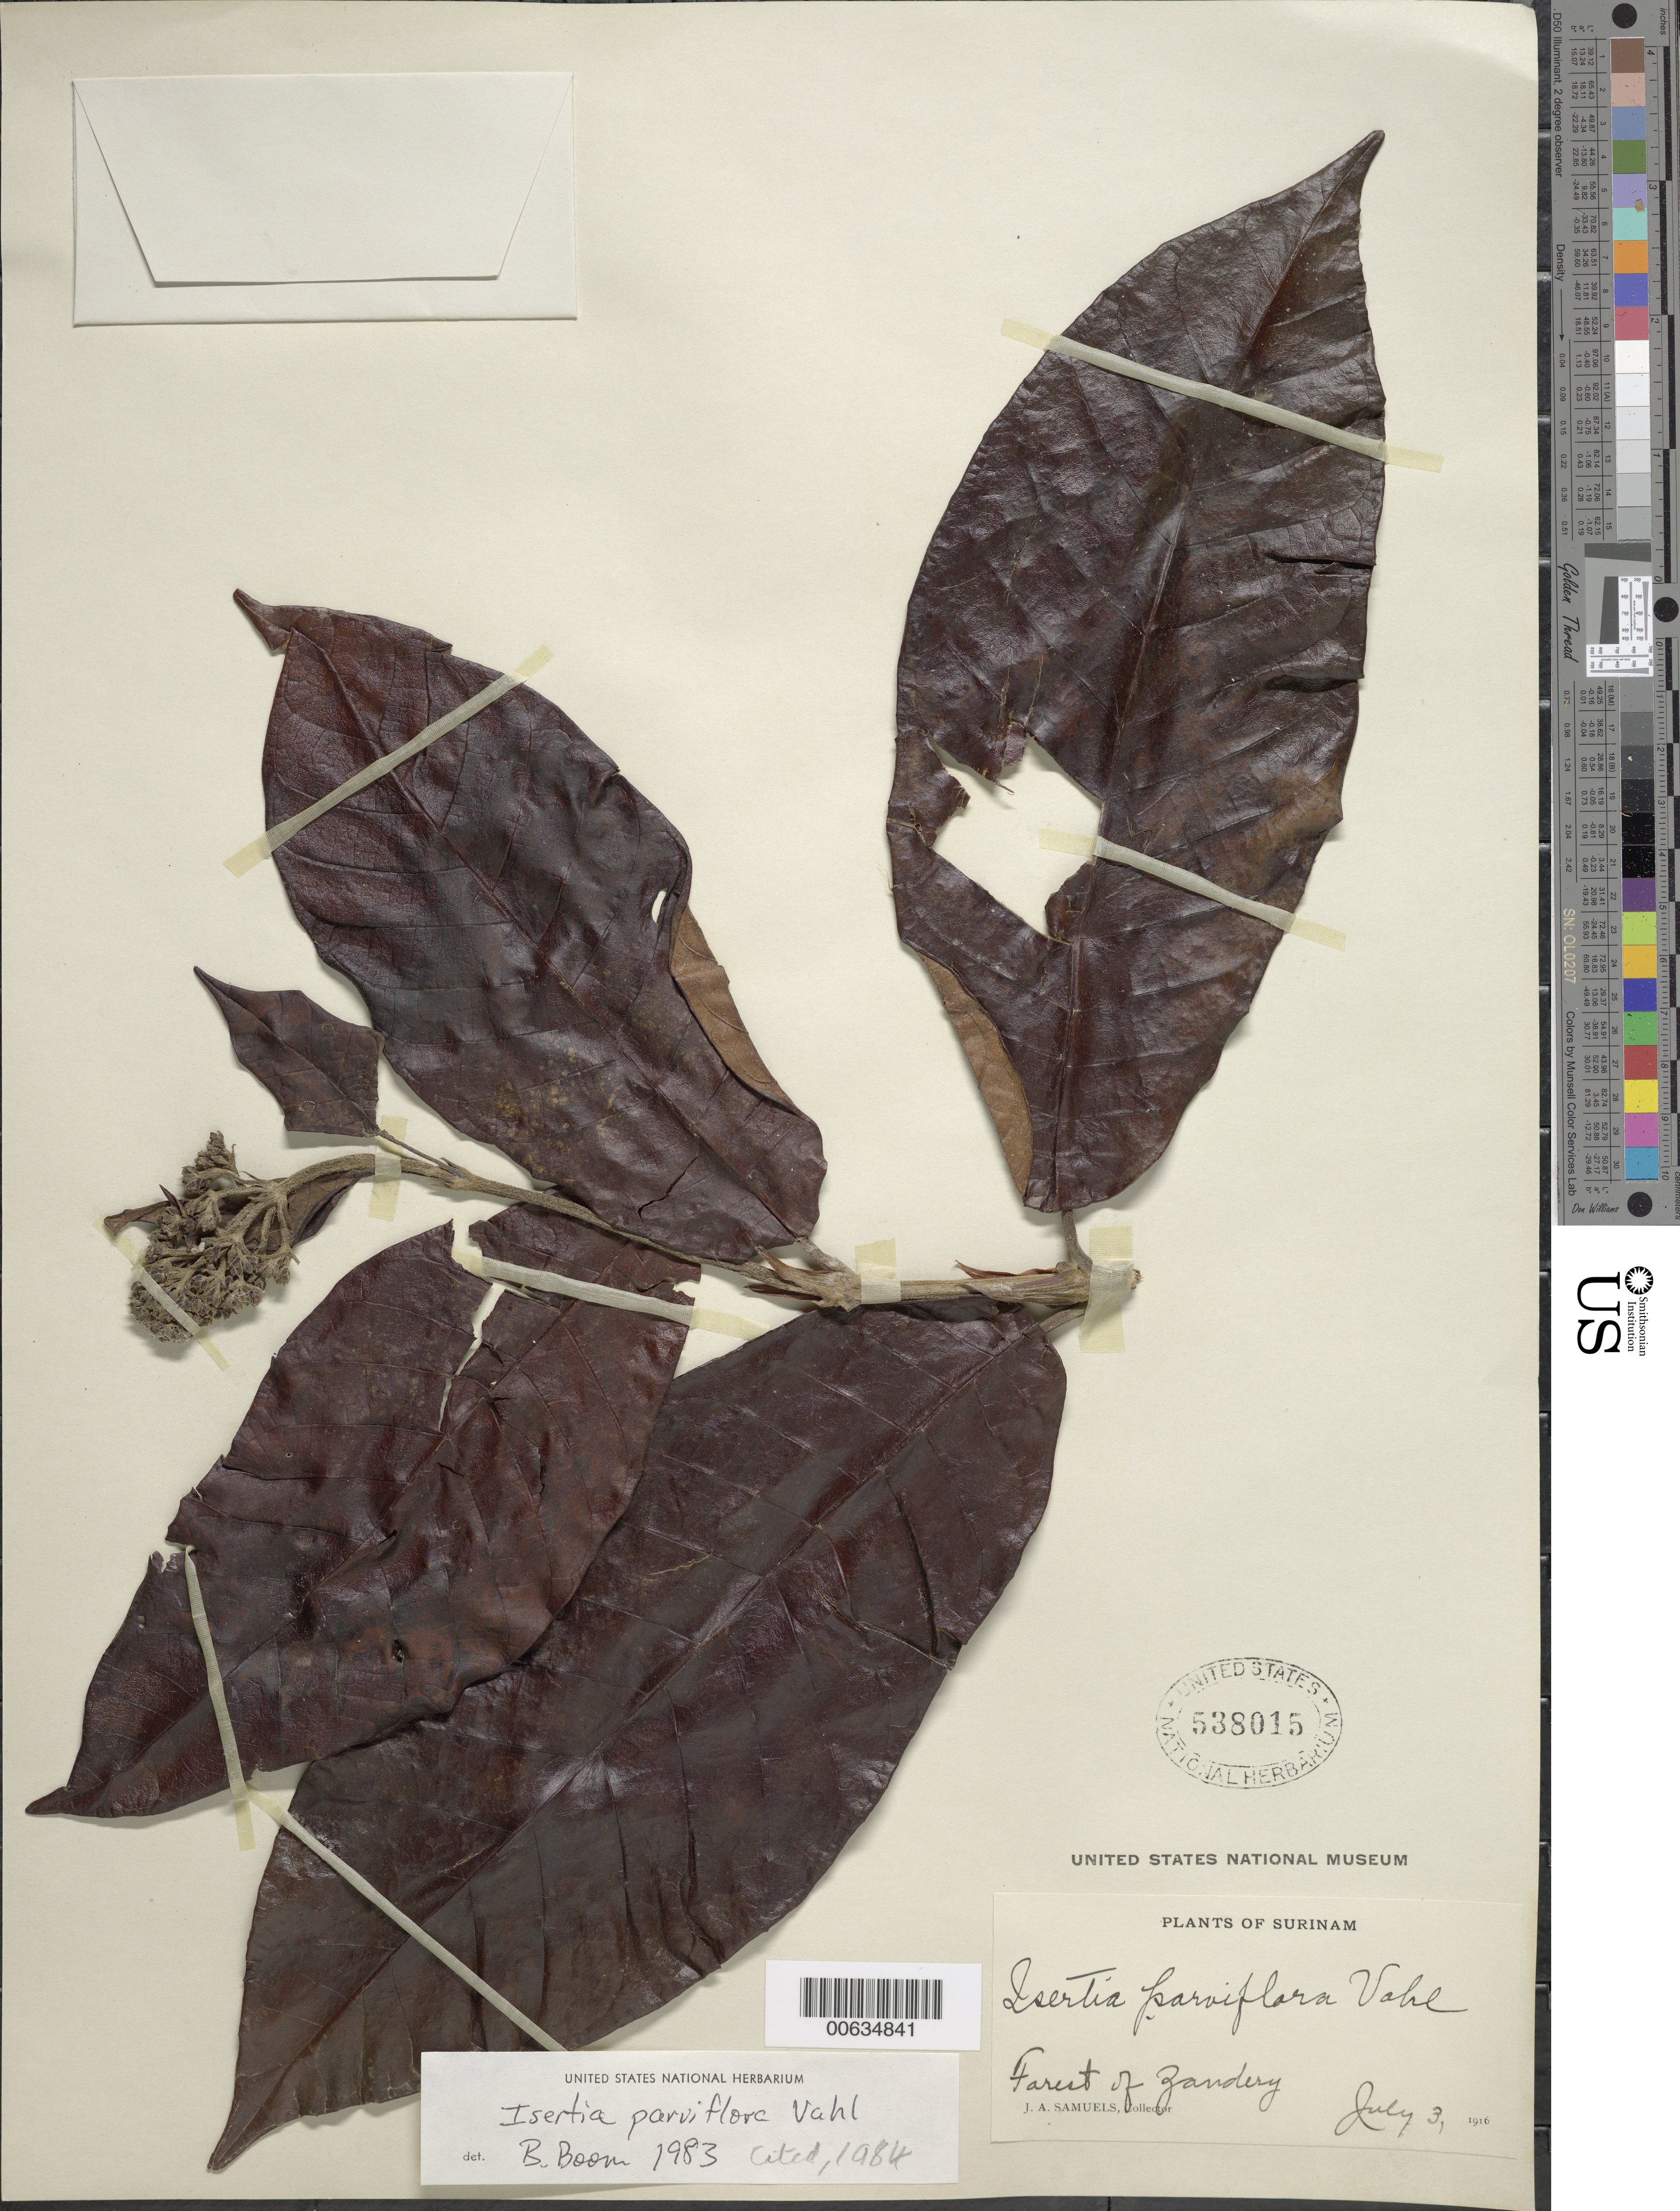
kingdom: Plantae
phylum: Tracheophyta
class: Magnoliopsida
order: Gentianales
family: Rubiaceae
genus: Isertia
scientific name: Isertia parviflora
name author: Vahl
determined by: Boom, B. M.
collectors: J. A. Samuels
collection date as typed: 3-Jul-16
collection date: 1916-07-03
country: Suriname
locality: Zanderij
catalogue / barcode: US 538015